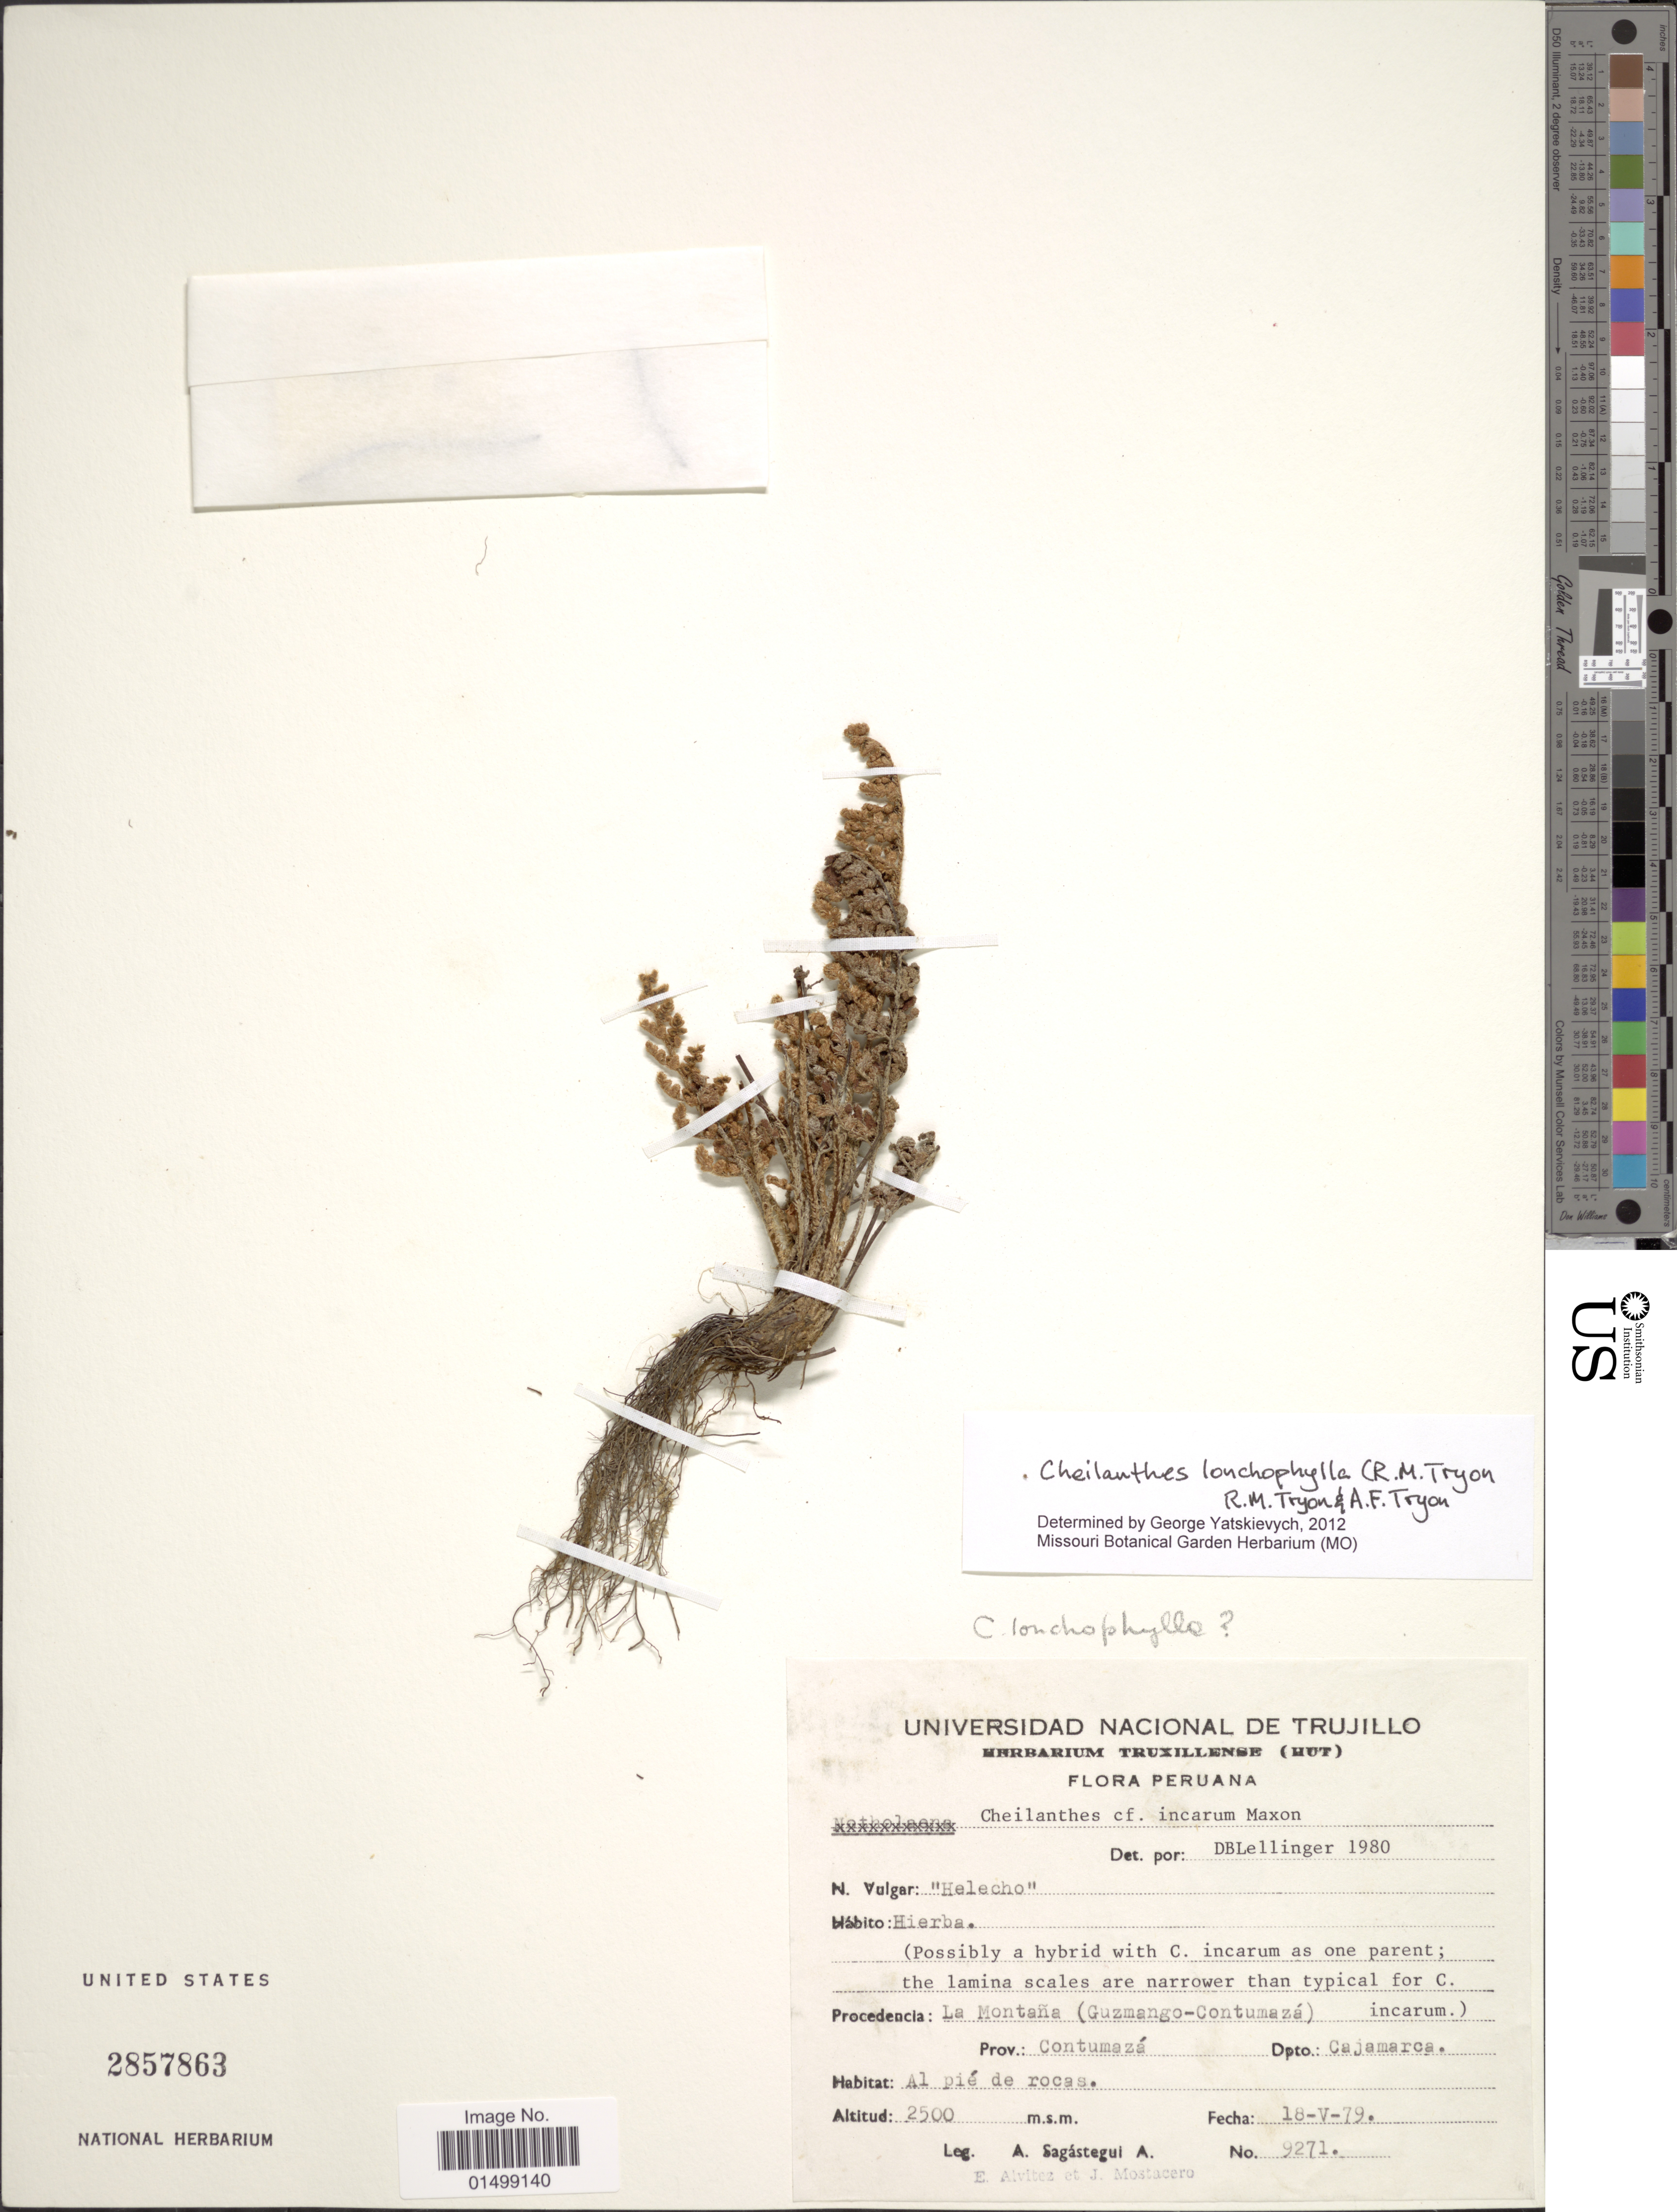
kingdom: Plantae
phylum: Tracheophyta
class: Polypodiopsida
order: Polypodiales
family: Pteridaceae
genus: Cheilanthes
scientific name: Cheilanthes lonchophylla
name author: Weath.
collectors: A. Sagástegui A.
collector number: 9271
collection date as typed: Transcribed d/m/y: 18/5/79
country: Peru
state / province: Cajamarca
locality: La Montaña (Guzmango-Contumazá), Prov. Contumazá, al pié de rocas.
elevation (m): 2500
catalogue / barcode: US 2857863